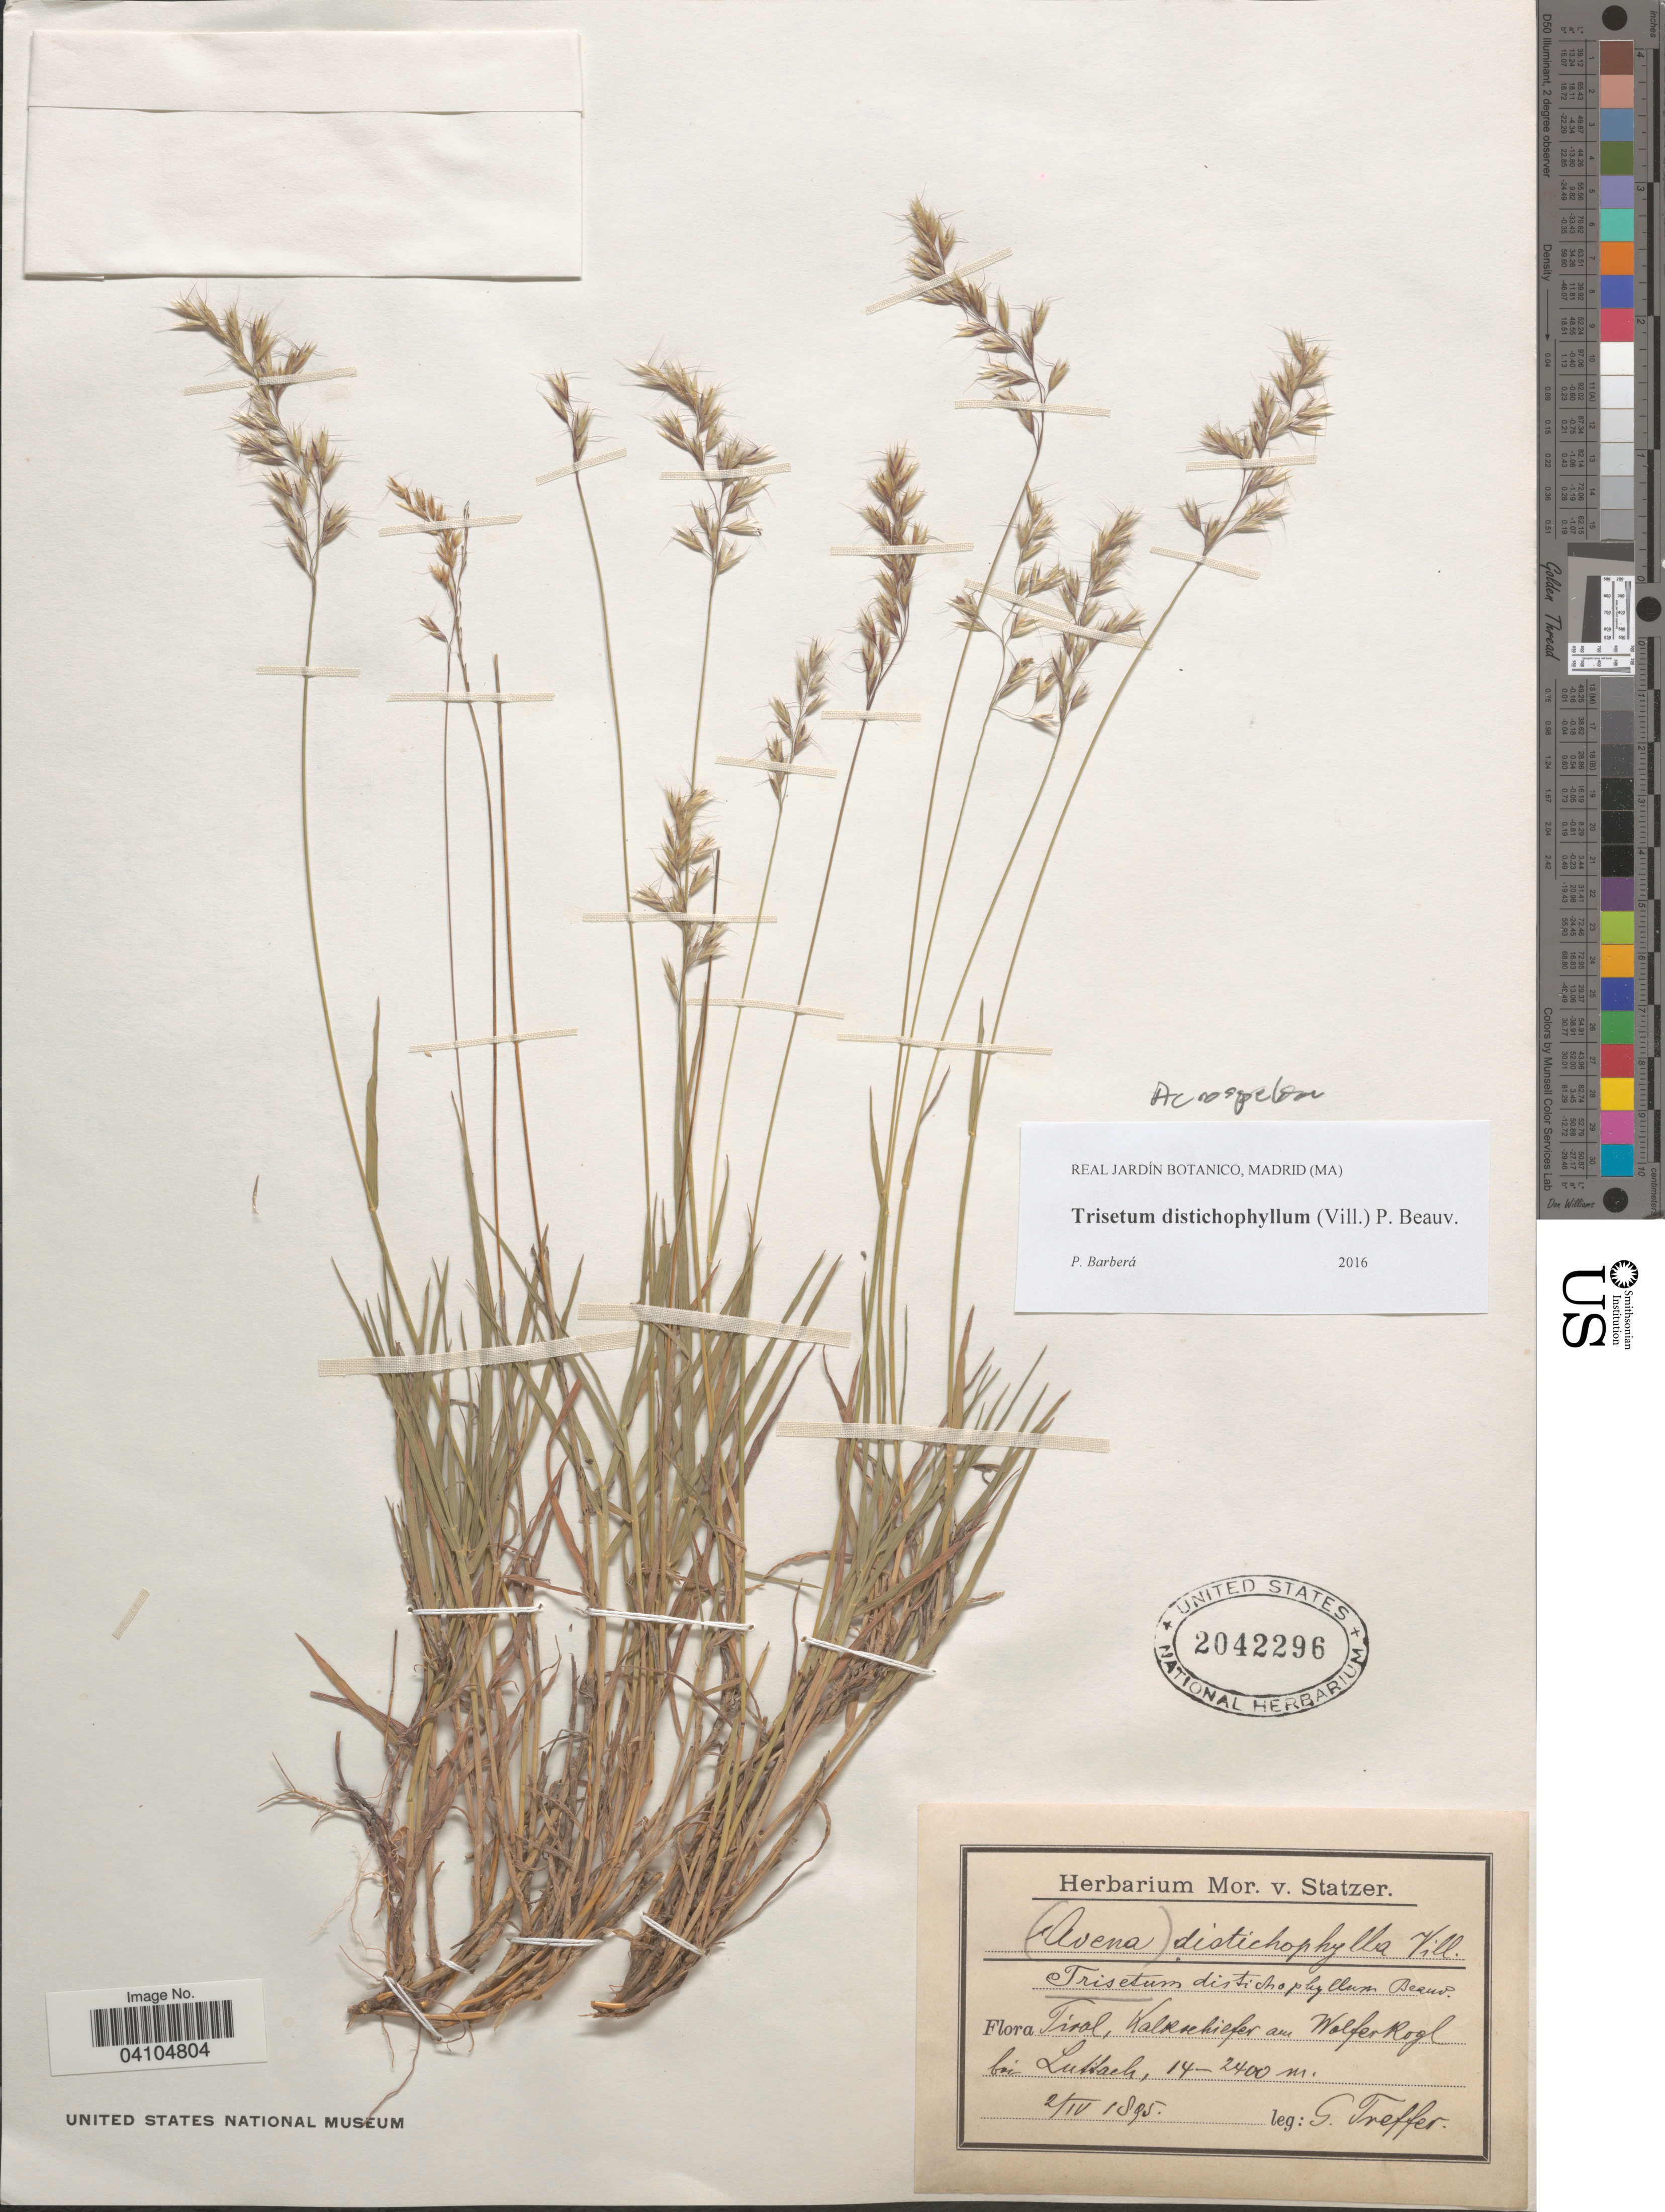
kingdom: Plantae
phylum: Tracheophyta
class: Liliopsida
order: Poales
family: Poaceae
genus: Acrospelion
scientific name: Acrospelion distichophyllum ined.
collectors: G. Treffer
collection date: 1895-04-02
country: Italy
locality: Tirol, Kalkschiefer am Wolferkogl bai Luttach.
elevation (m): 1400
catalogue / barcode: US 2042296